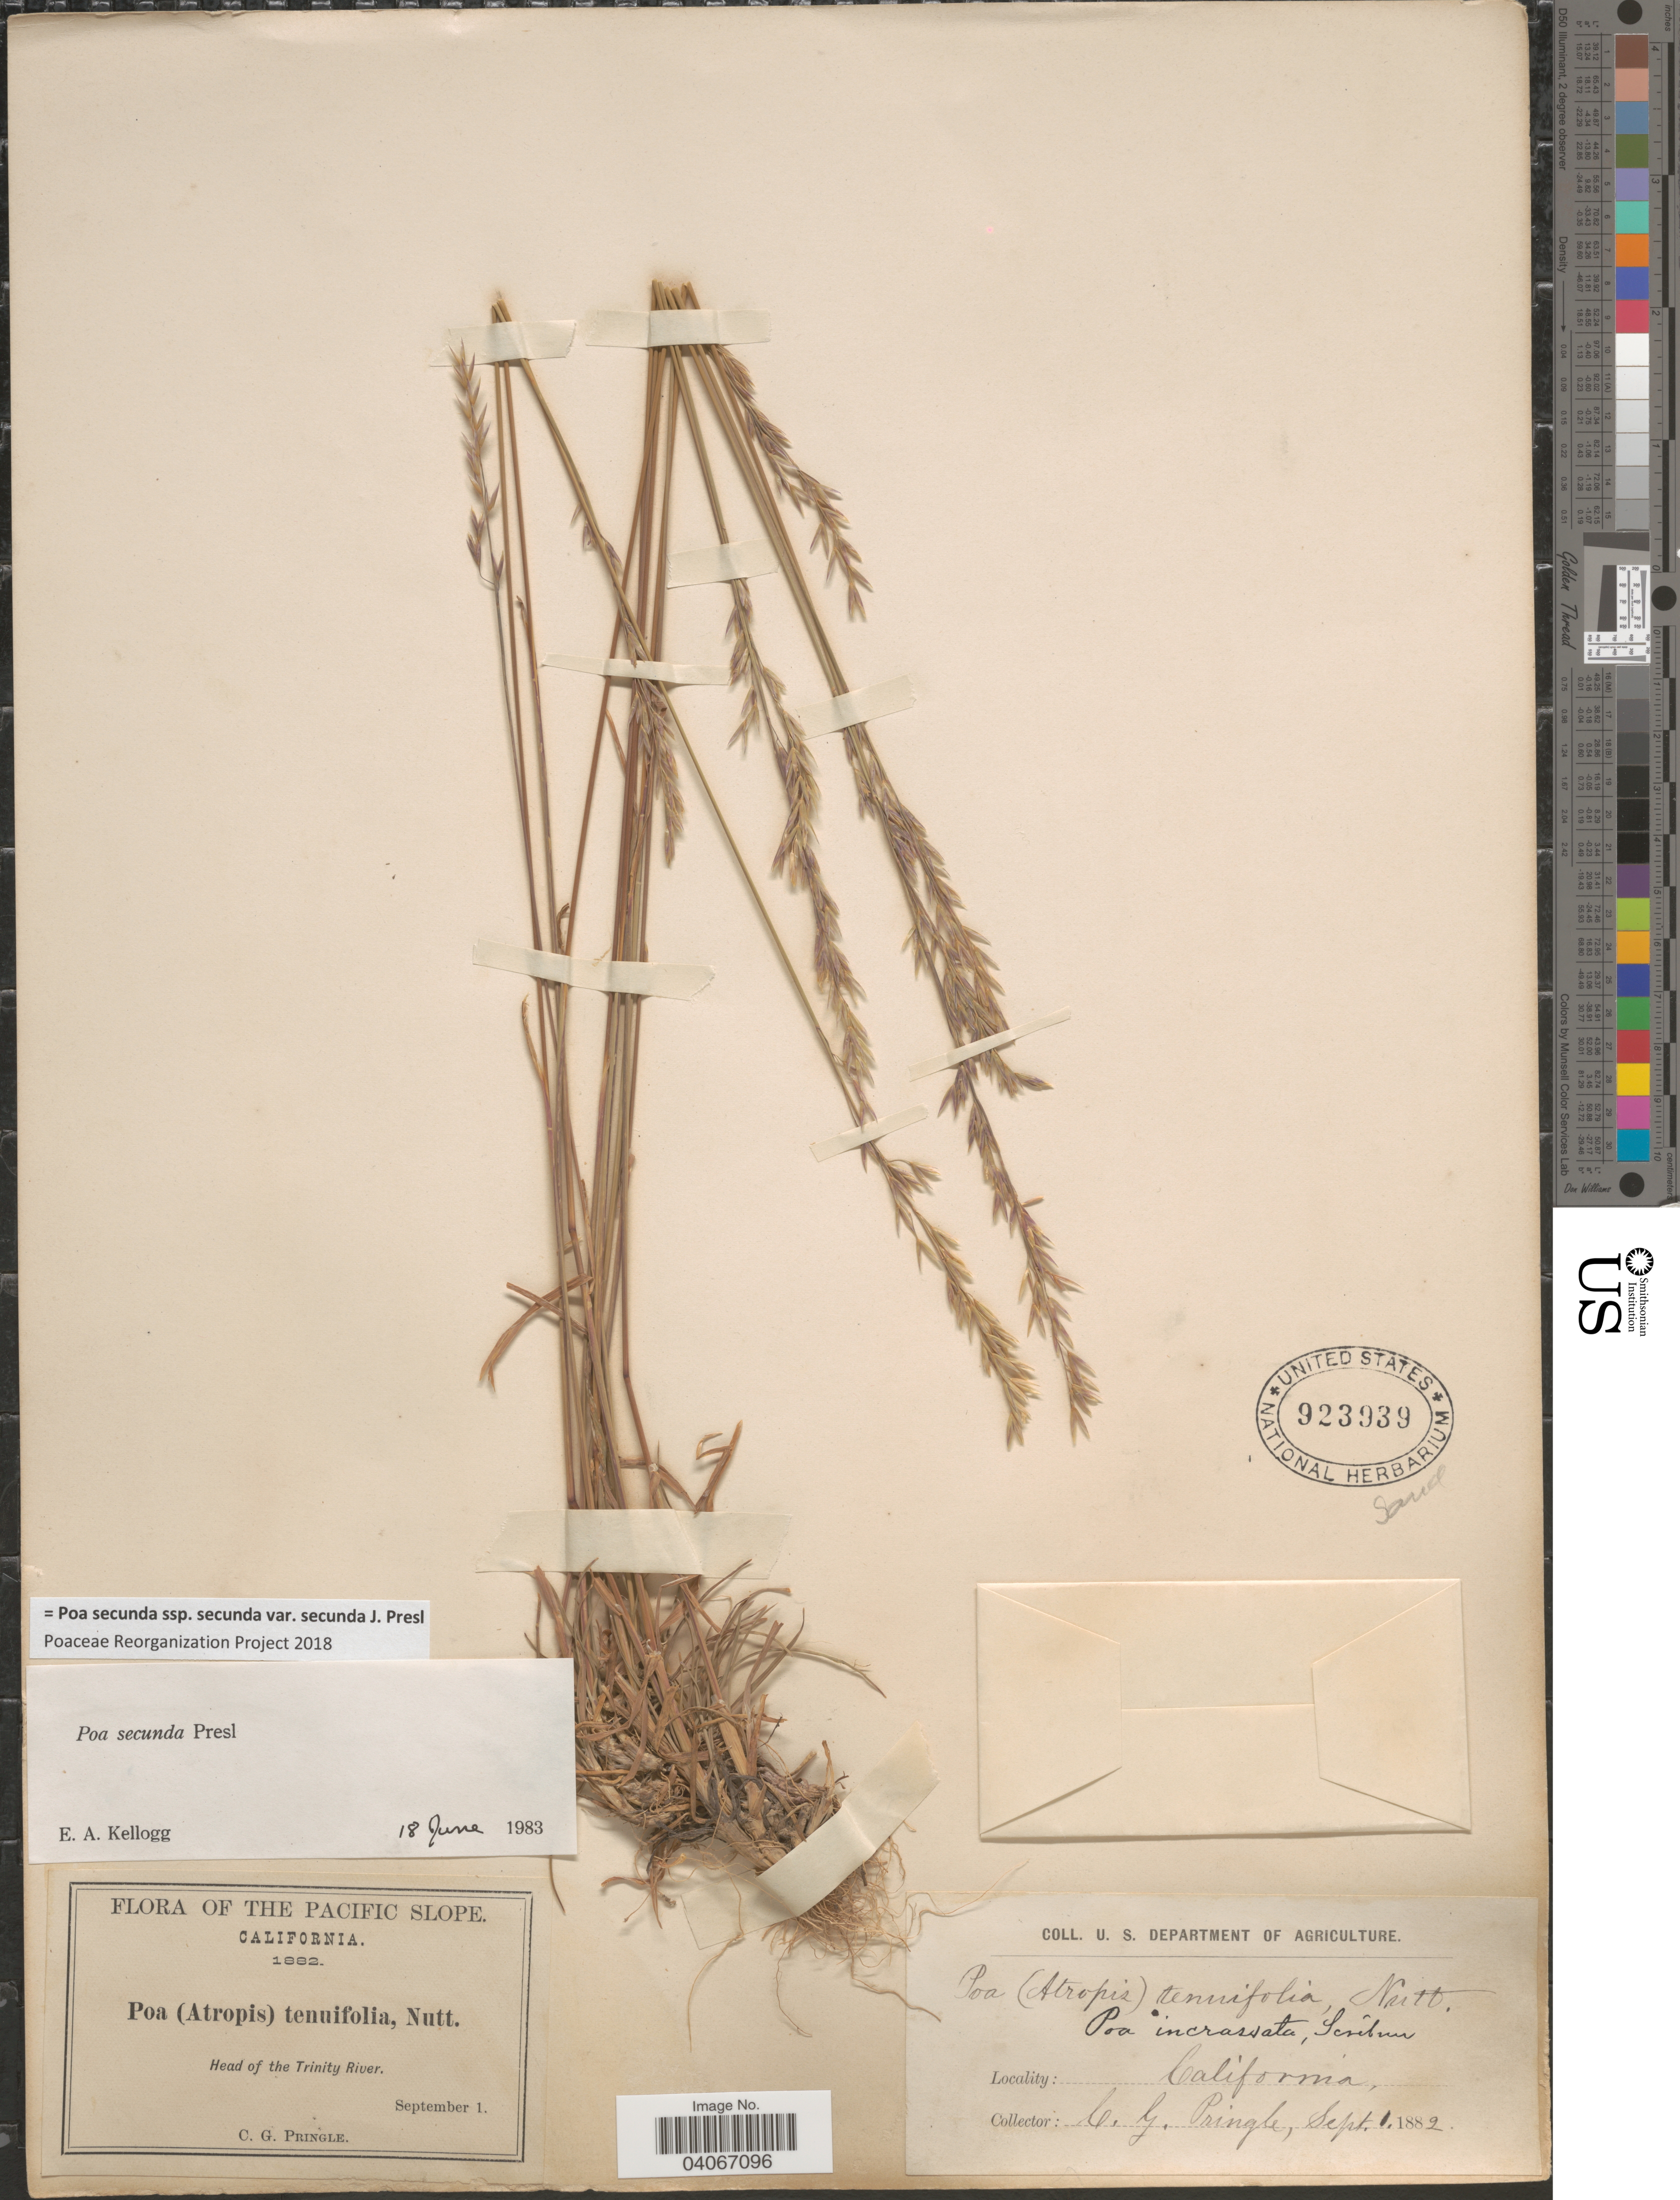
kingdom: Plantae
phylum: Tracheophyta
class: Liliopsida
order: Poales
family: Poaceae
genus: Poa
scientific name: Poa secunda subsp. secunda var. secunda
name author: J. Presl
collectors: C. G. Pringle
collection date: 1882-09-01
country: United States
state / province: California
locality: The Pacific Slope. Head of the Trinity River.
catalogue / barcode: US 923939